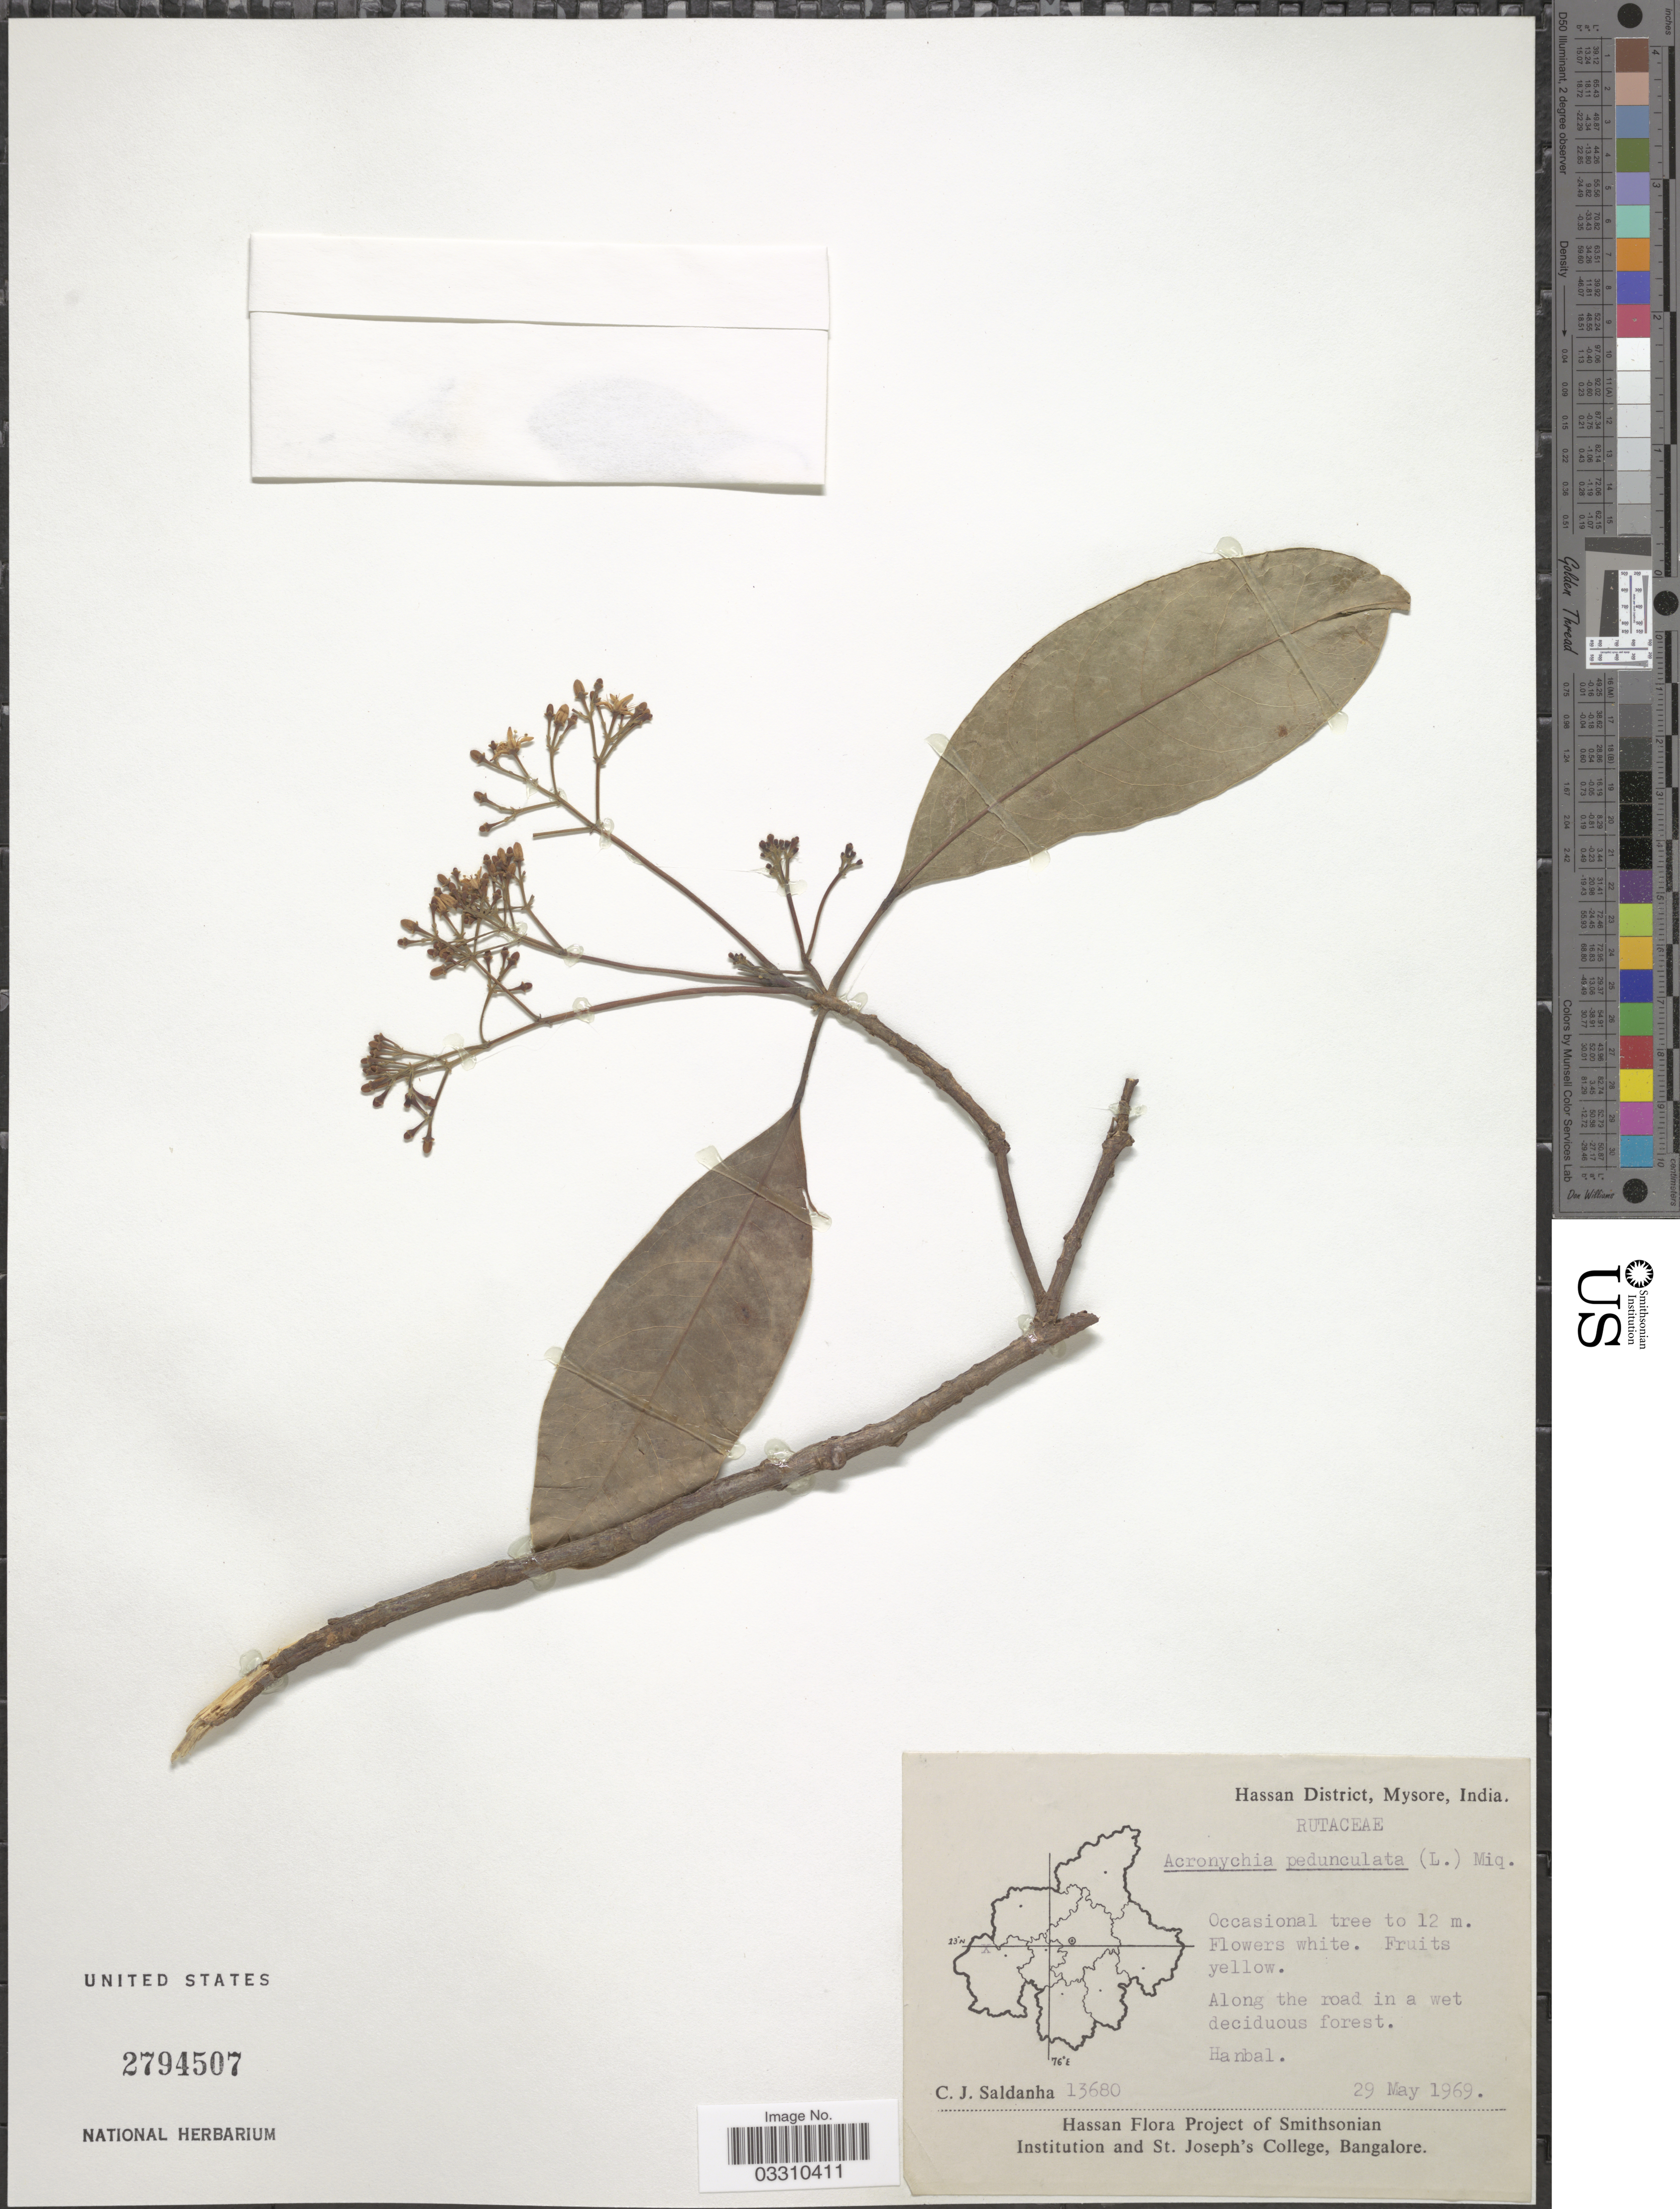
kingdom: Plantae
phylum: Tracheophyta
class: Magnoliopsida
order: Sapindales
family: Rutaceae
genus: Acronychia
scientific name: Acronychia pedunculata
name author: (L.) Miq.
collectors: C. J. Saldanha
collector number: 13680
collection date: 1969-05-29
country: India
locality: Hassan District, Mysore, Hanbal.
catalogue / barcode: US 2794507